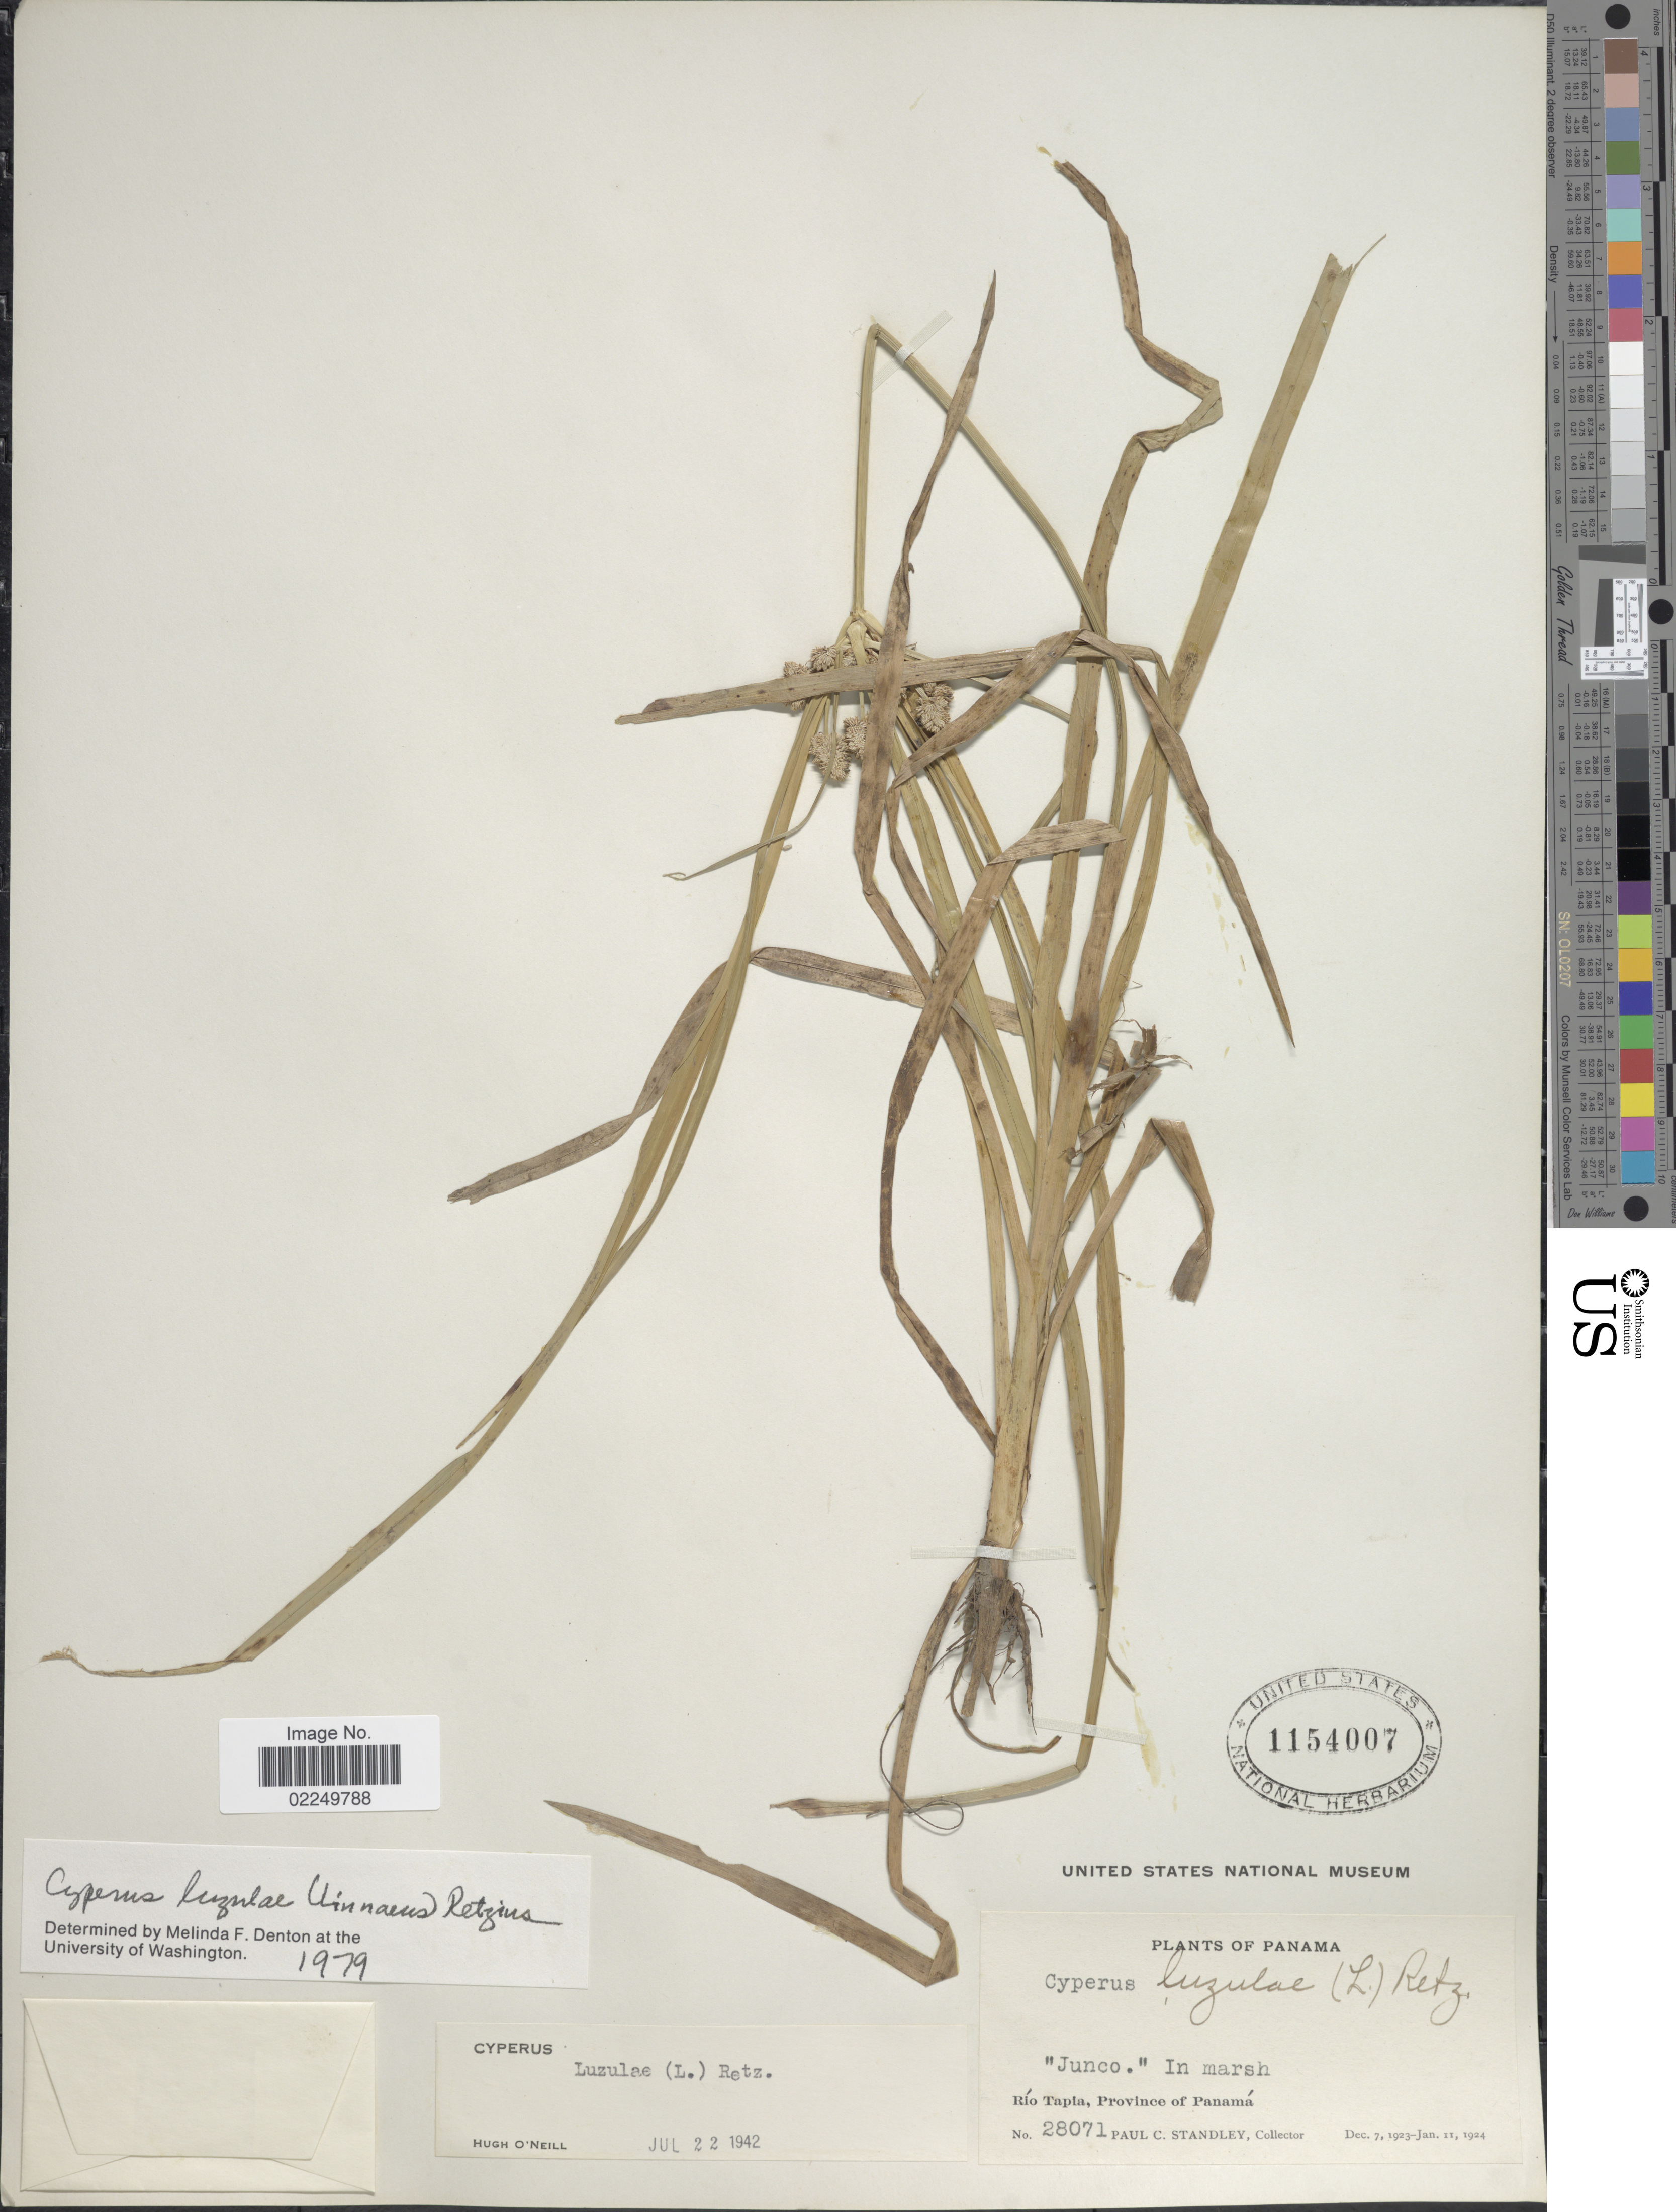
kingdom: Plantae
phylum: Tracheophyta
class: Liliopsida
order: Poales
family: Cyperaceae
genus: Cyperus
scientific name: Cyperus luzulae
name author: (L.) Rottb. ex Retz.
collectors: P. C. Standley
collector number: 28071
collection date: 1923-12-07/1924-01-11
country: Panama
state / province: Panamá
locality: Rio Tapia, Province of Panama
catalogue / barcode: US 1154007